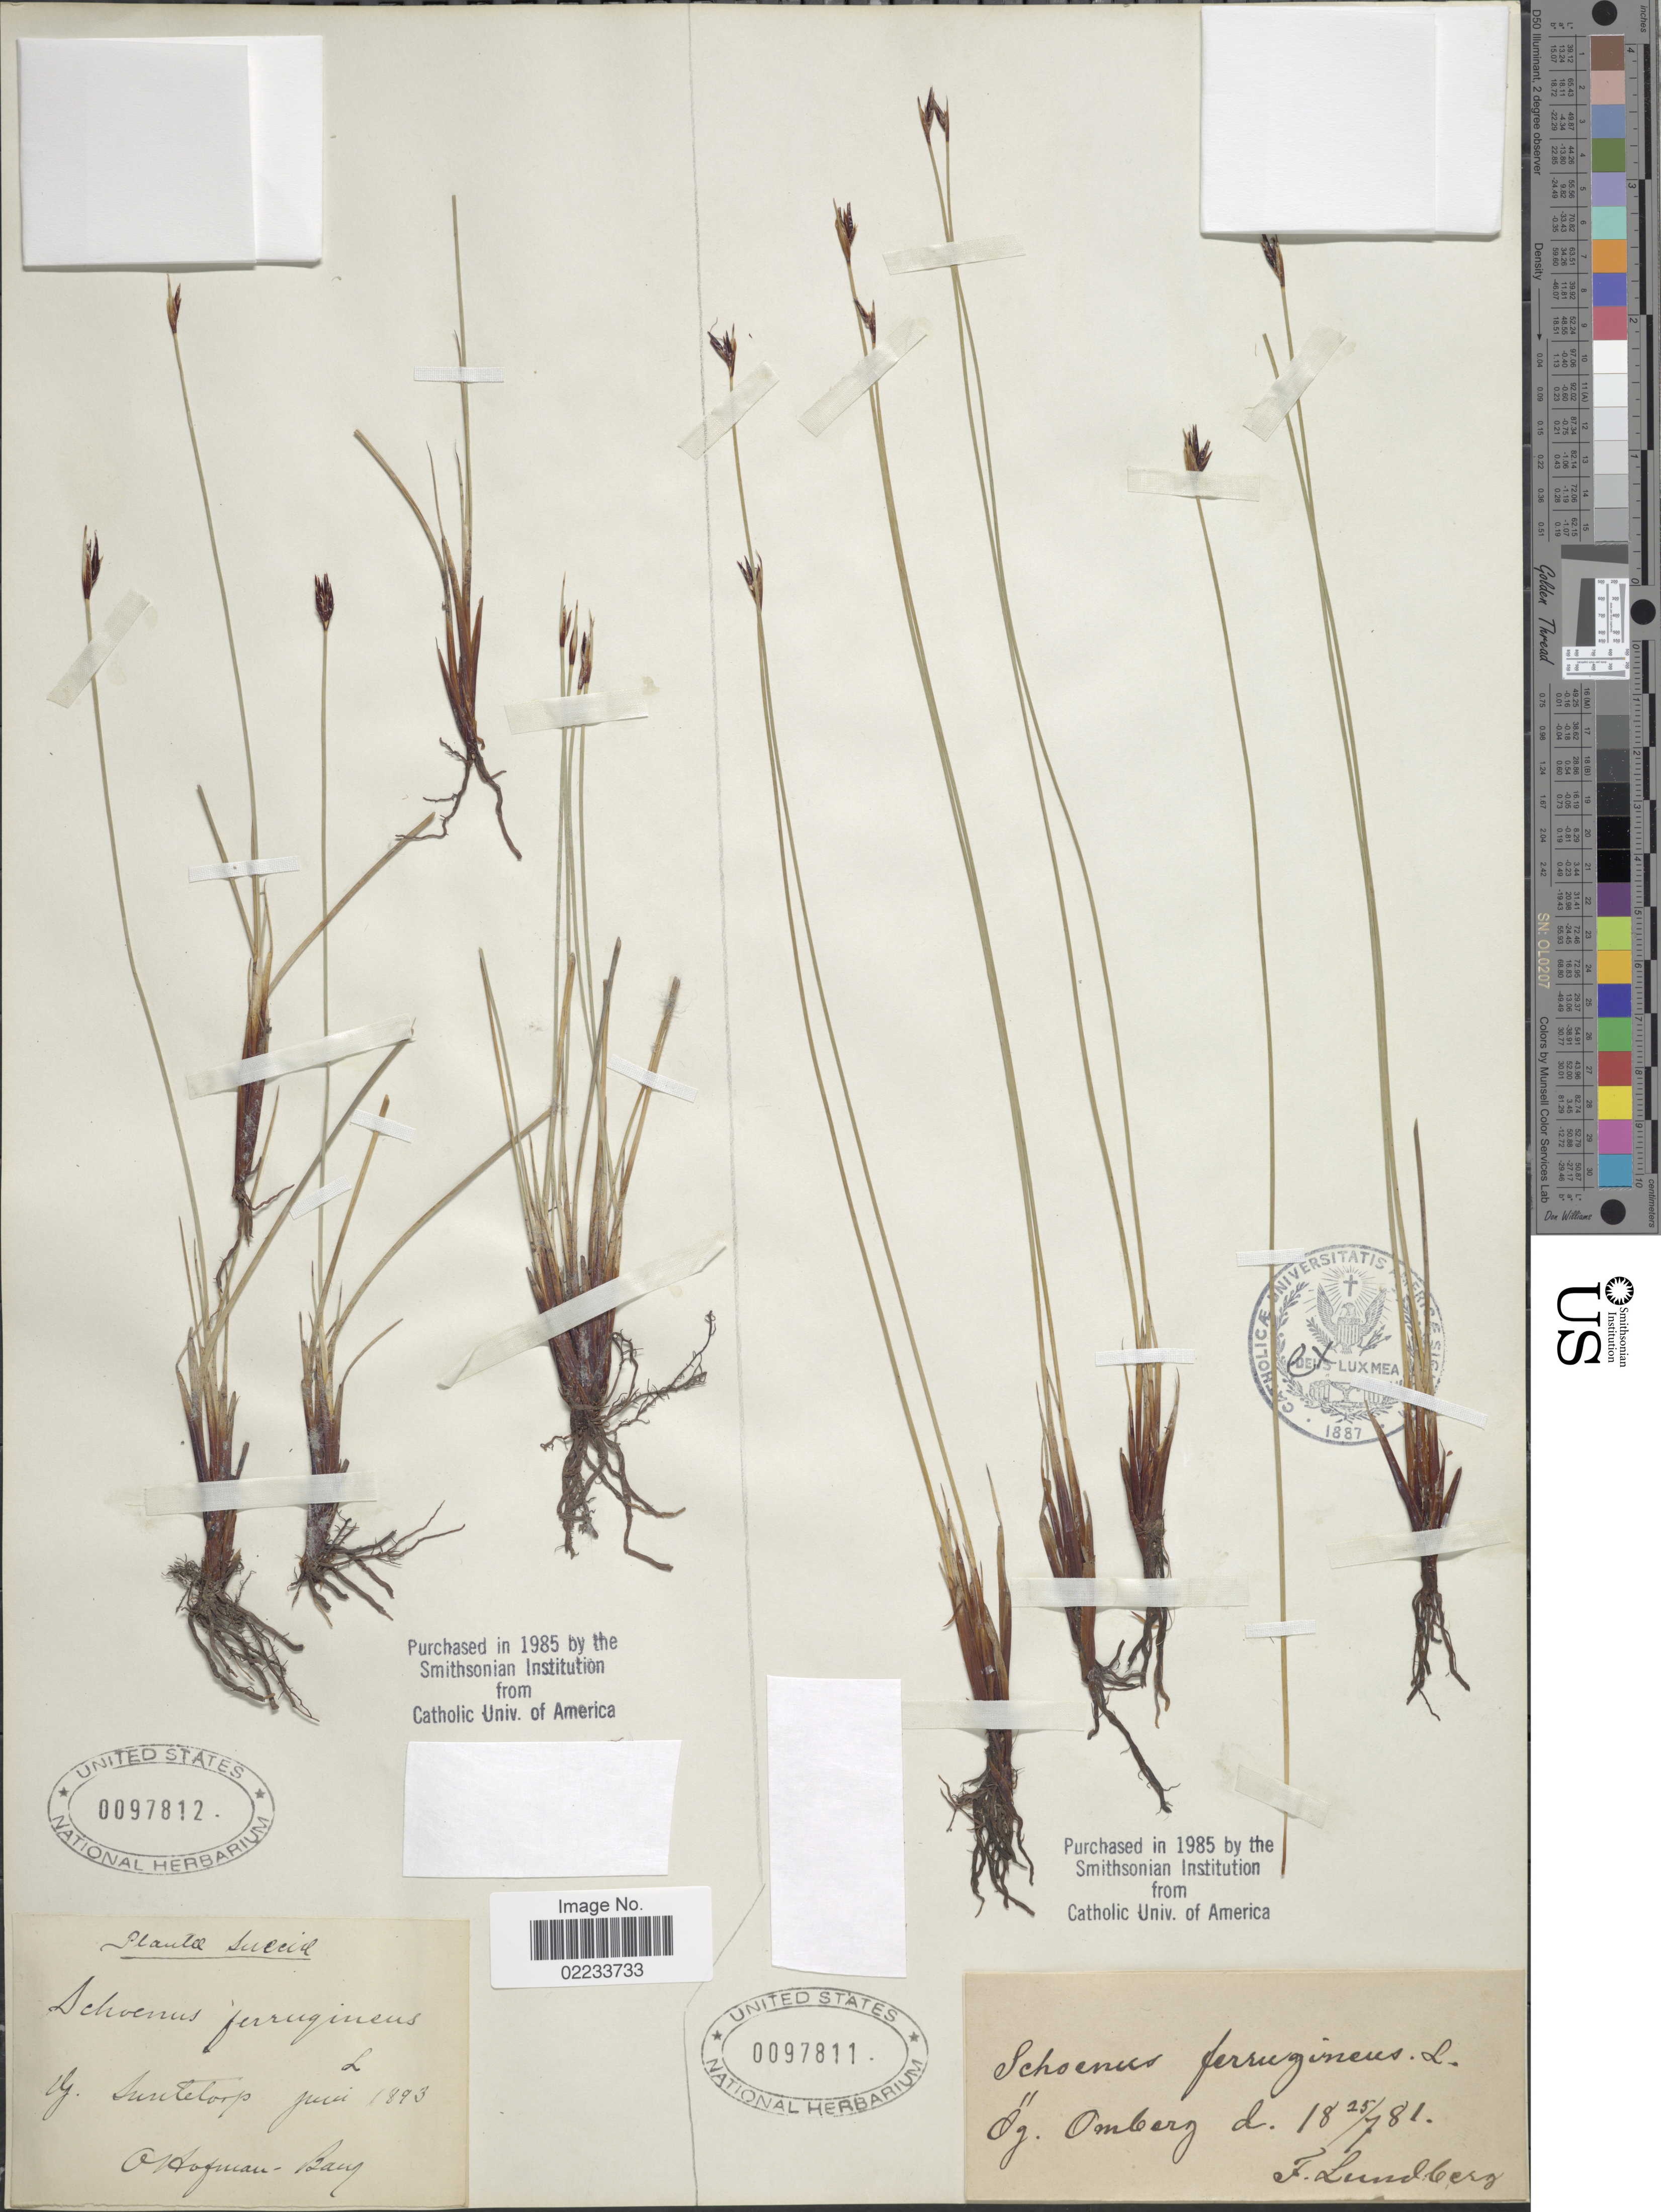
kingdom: Plantae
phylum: Tracheophyta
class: Liliopsida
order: Poales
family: Cyperaceae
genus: Schoenus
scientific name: Schoenus ferrugineus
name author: L.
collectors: F. Lundberg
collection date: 1881-07-25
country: Sweden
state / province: Östergötland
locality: Ög. Omberg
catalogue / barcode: US 97811